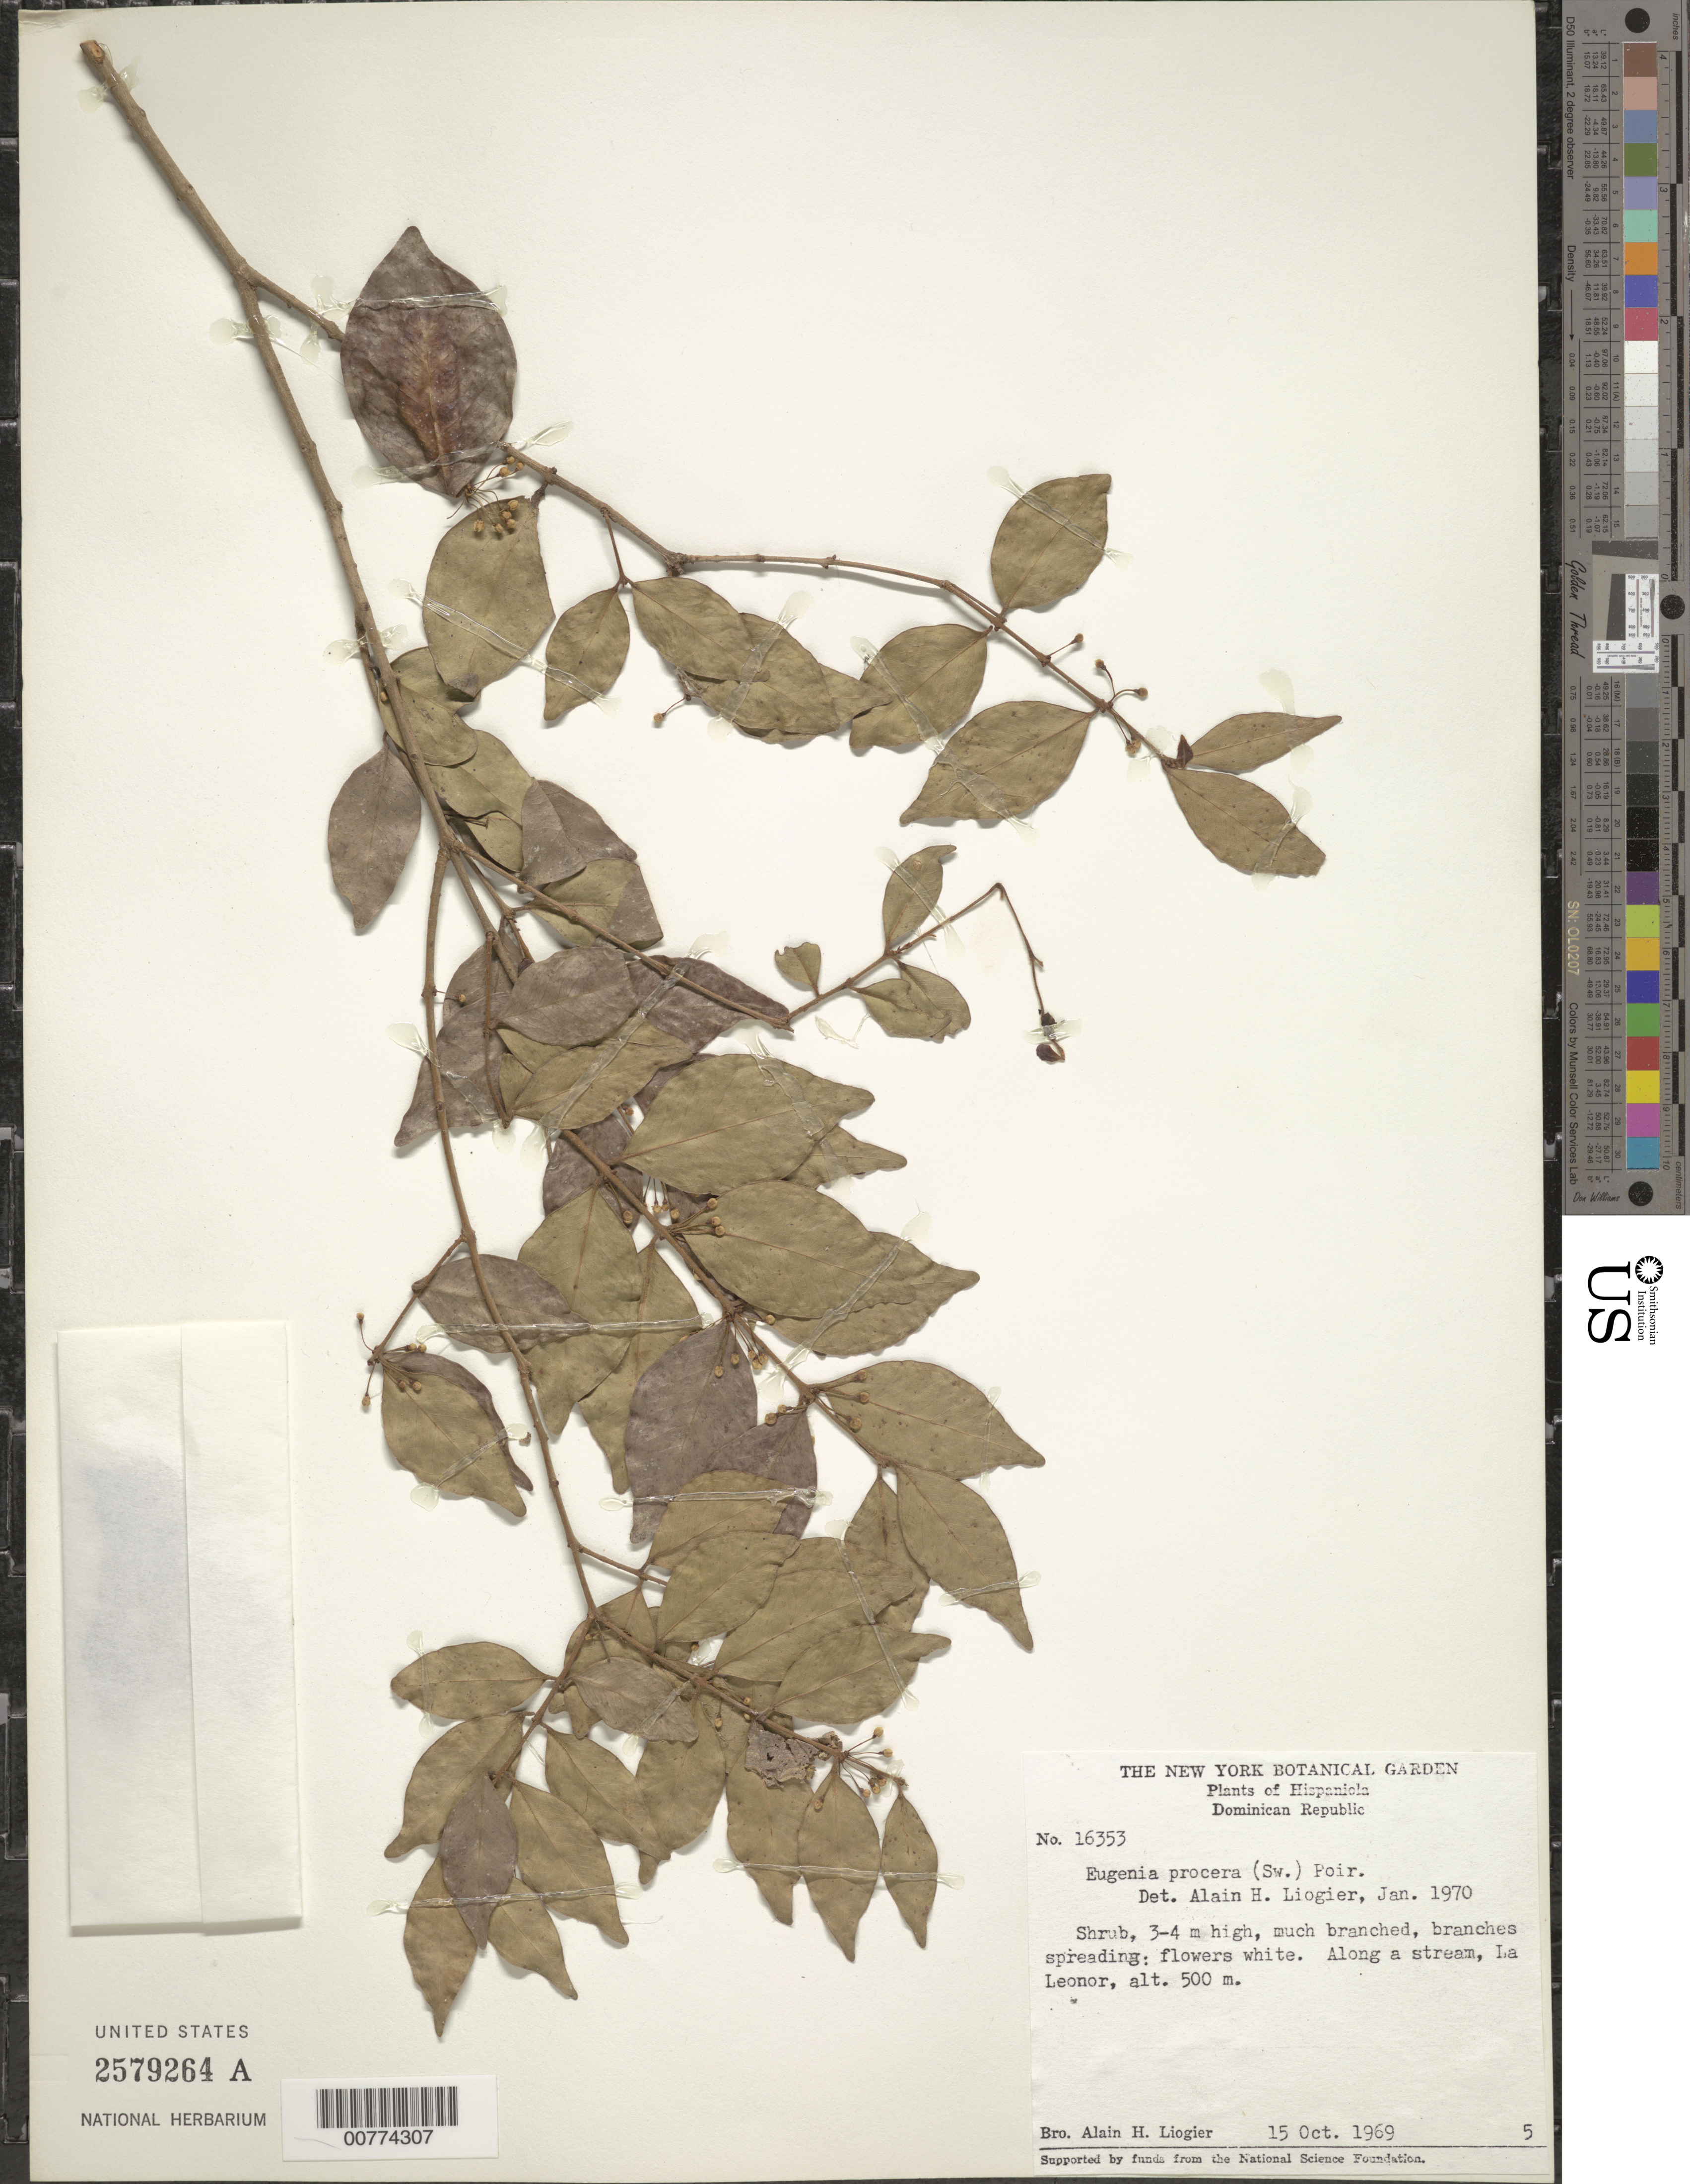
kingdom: Plantae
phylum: Tracheophyta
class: Magnoliopsida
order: Myrtales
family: Myrtaceae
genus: Eugenia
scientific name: Eugenia procera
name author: (Sw.) Poir.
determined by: Liogier, Alain H.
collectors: A. H. Liogier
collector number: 16353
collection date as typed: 15 Oct 1969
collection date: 1969-10-15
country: Dominican Republic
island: Hispaniola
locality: La Leonor.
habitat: Along a stream.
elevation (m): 500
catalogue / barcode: US 2579264A